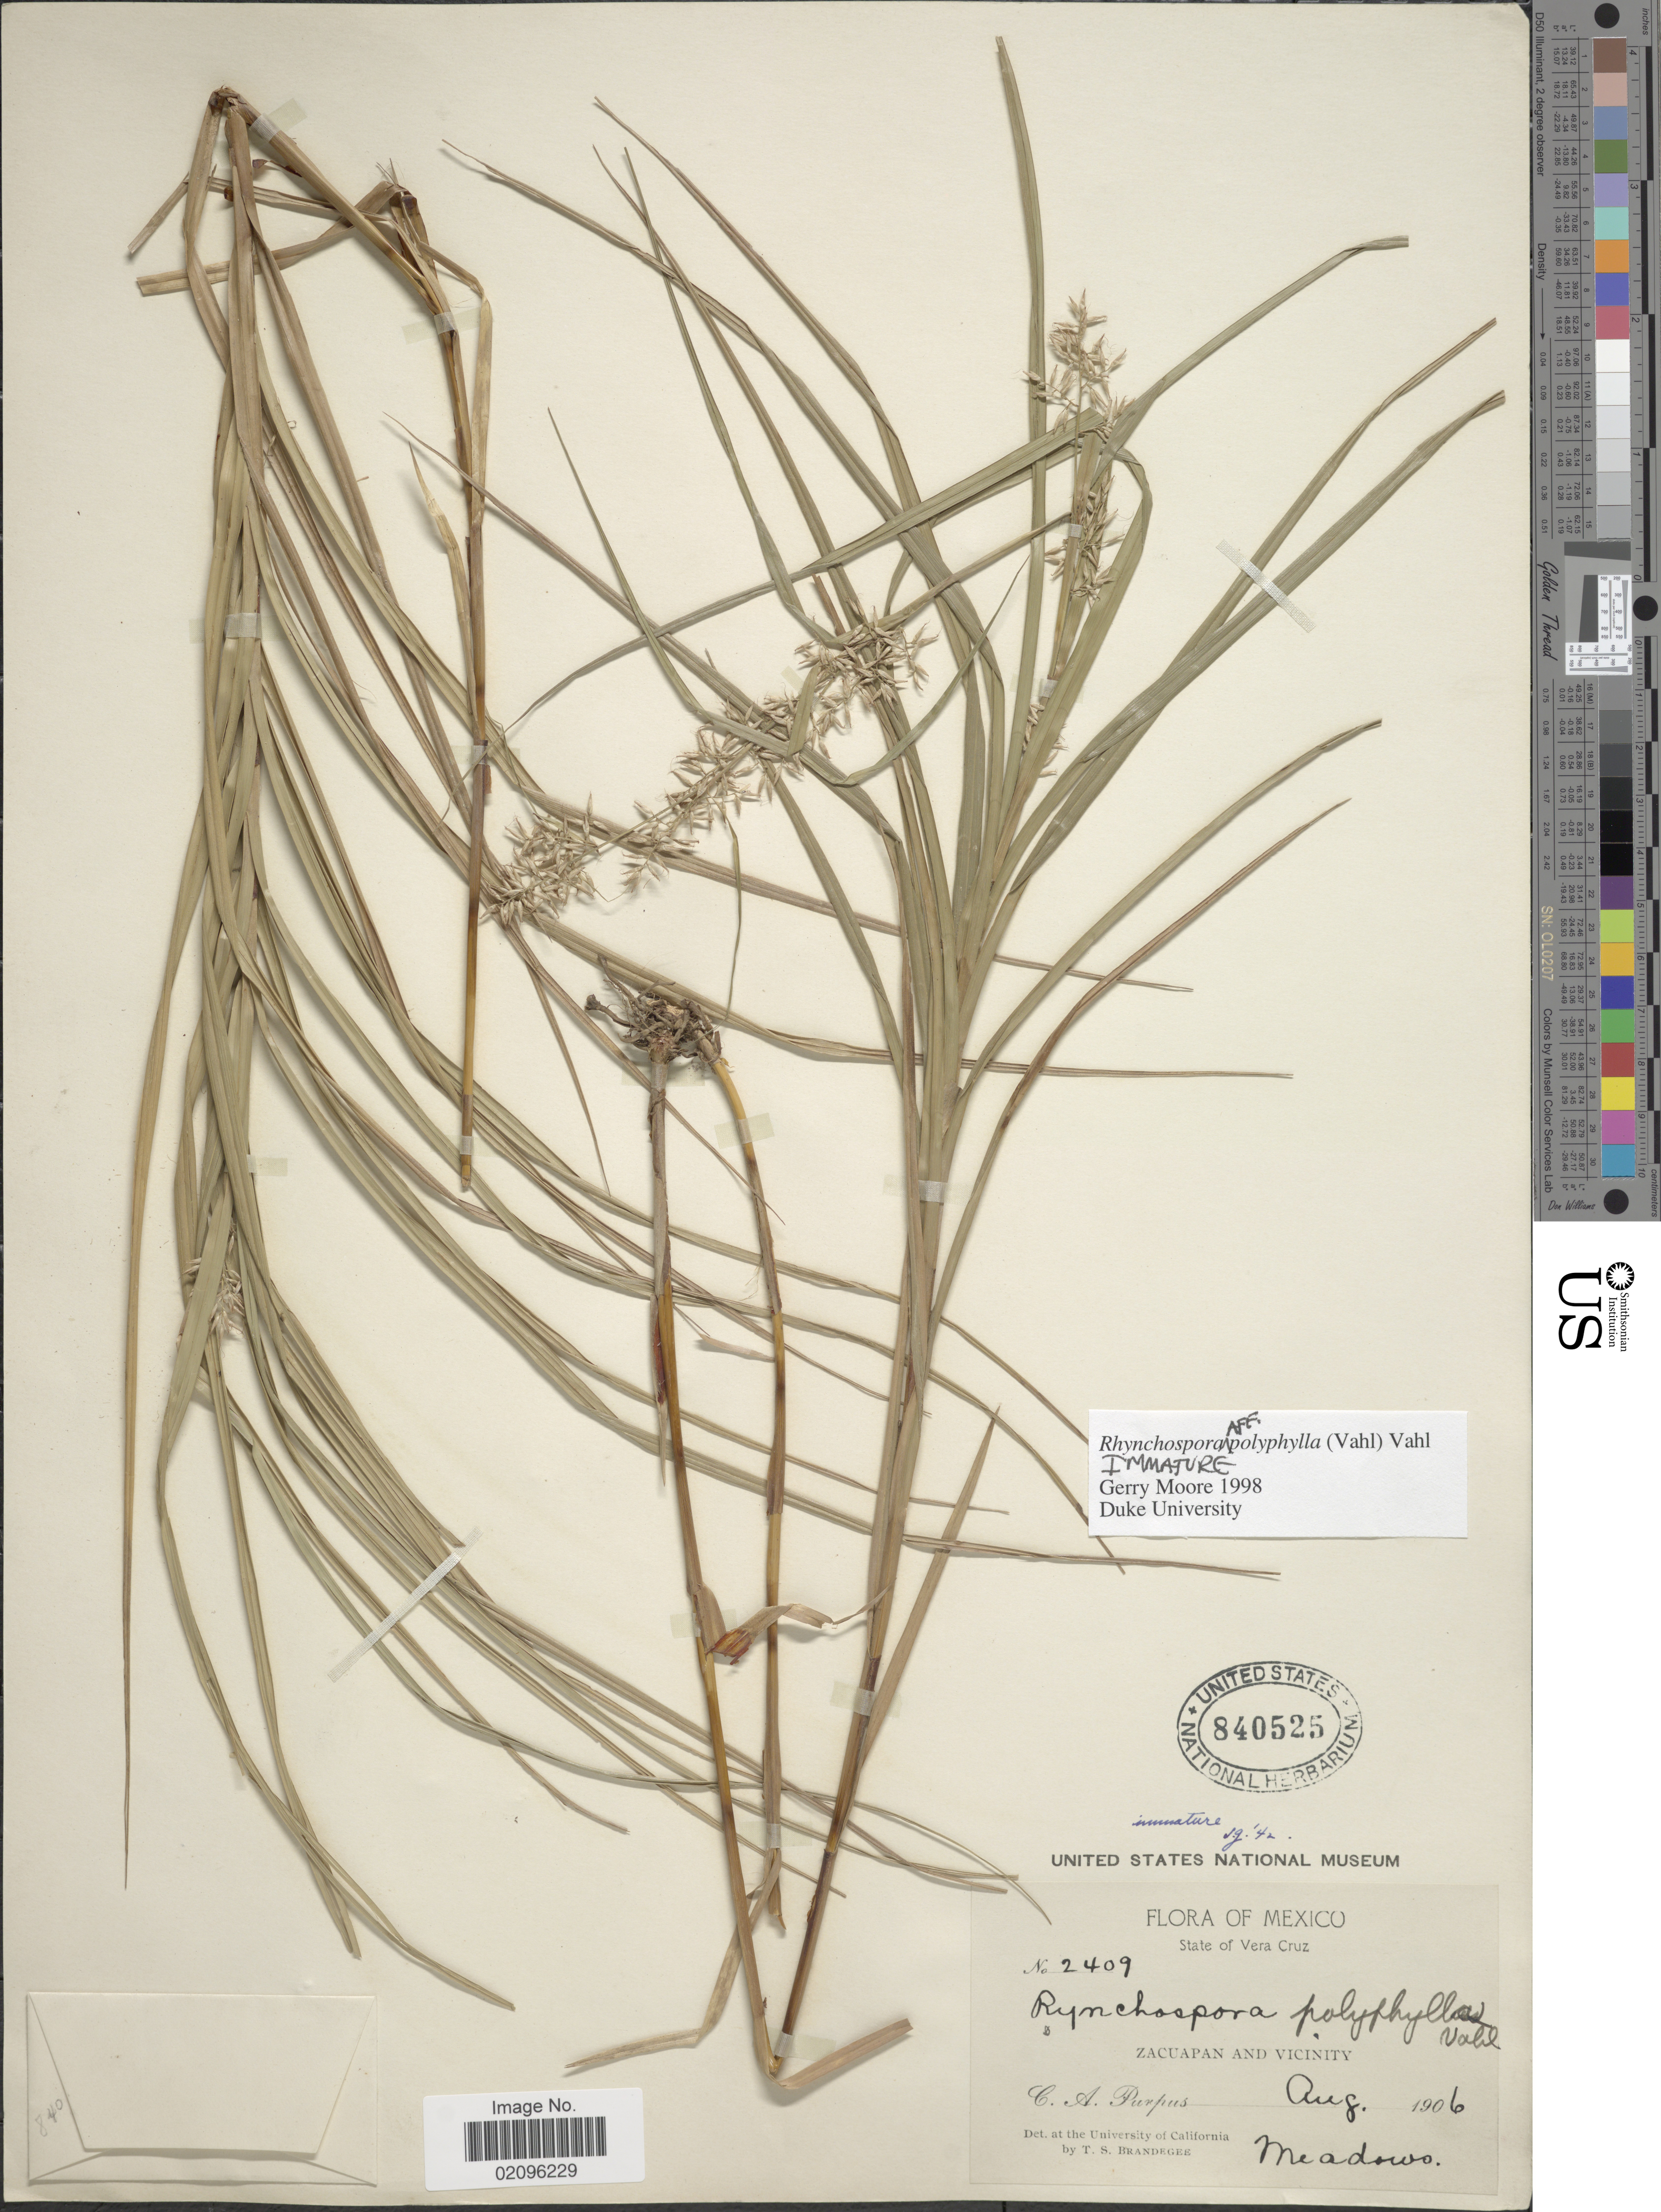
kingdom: Plantae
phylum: Tracheophyta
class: Liliopsida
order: Poales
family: Cyperaceae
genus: Rhynchospora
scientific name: Rhynchospora polyphylla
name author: (Vahl) Vahl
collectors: C. A. Purpus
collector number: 2409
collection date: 1906-08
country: Mexico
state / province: Veracruz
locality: Zacuapan and vicinity, State of Vera Cruz.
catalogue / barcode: US 840525